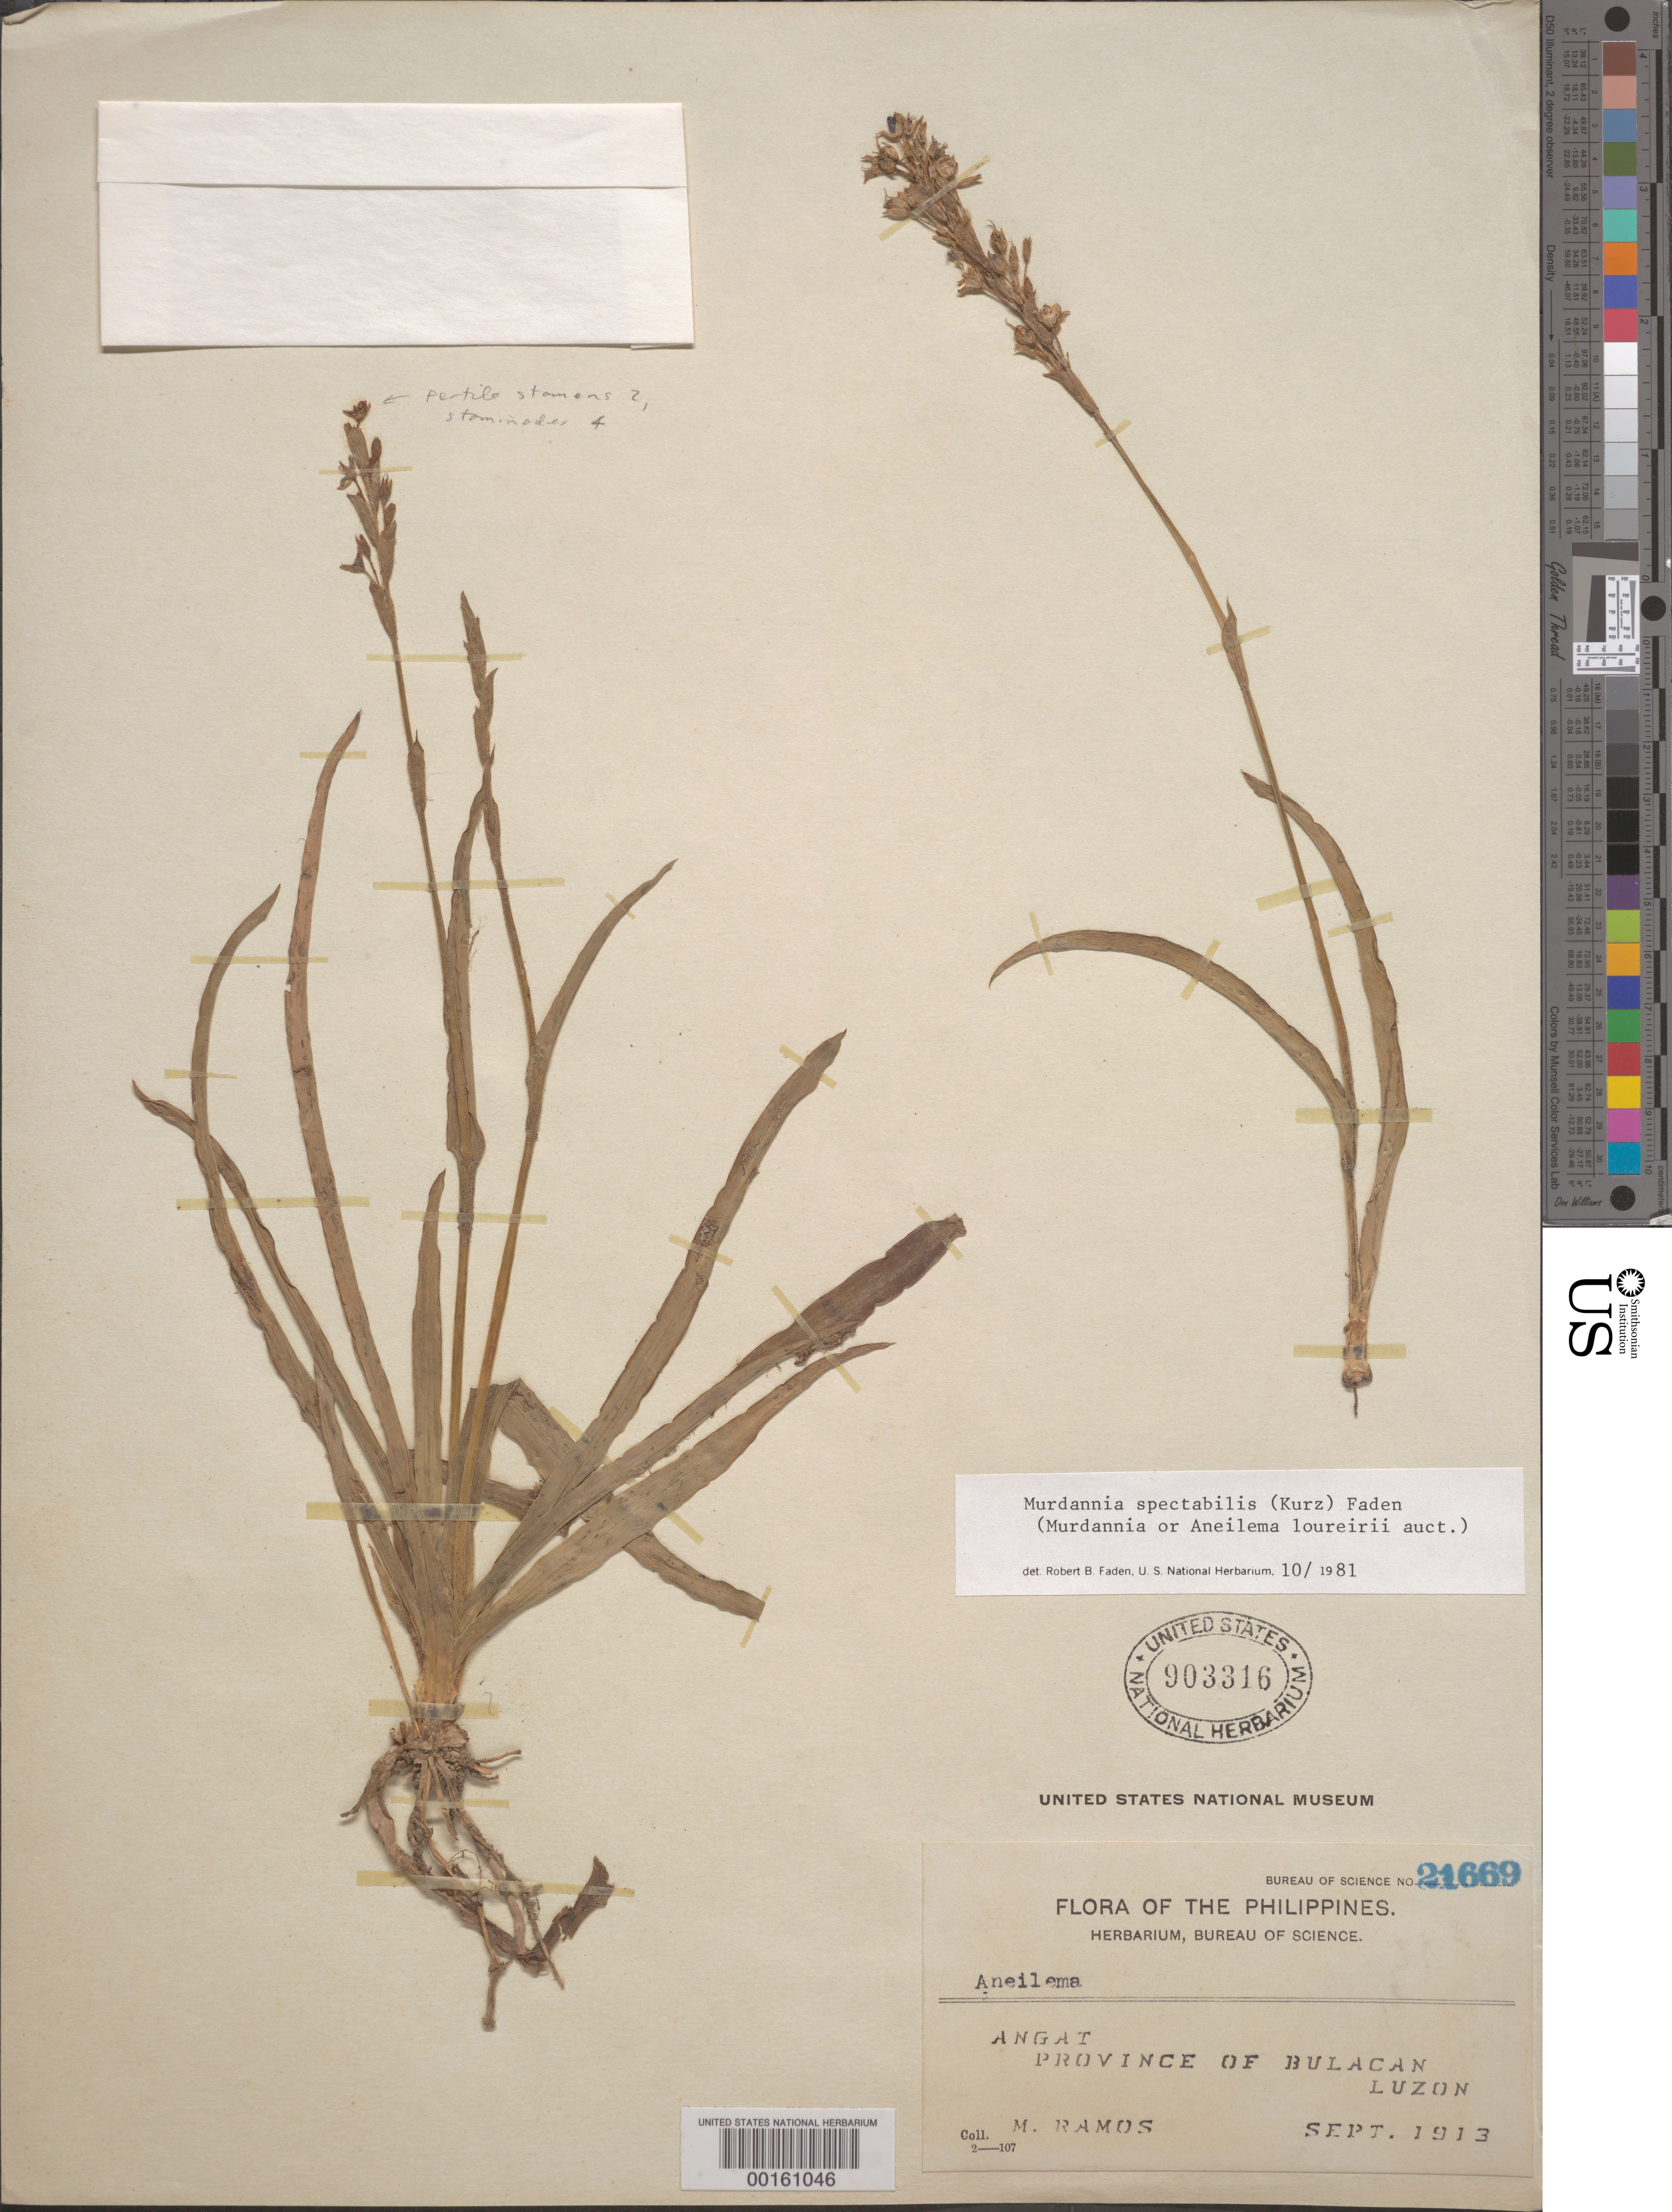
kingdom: Plantae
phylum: Tracheophyta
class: Liliopsida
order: Commelinales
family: Commelinaceae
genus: Murdannia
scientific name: Murdannia spectabilis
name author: (Kurz) Faden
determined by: Faden, Robert B., (US), Smithsonian Institution - National Museum of Natural History (UNITED STATES)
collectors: M. Ramos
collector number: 21669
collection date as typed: Sep 1913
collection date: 1913-09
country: Philippines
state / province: Central Luzon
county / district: Bulacan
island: Luzon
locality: Angat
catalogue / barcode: US 903316